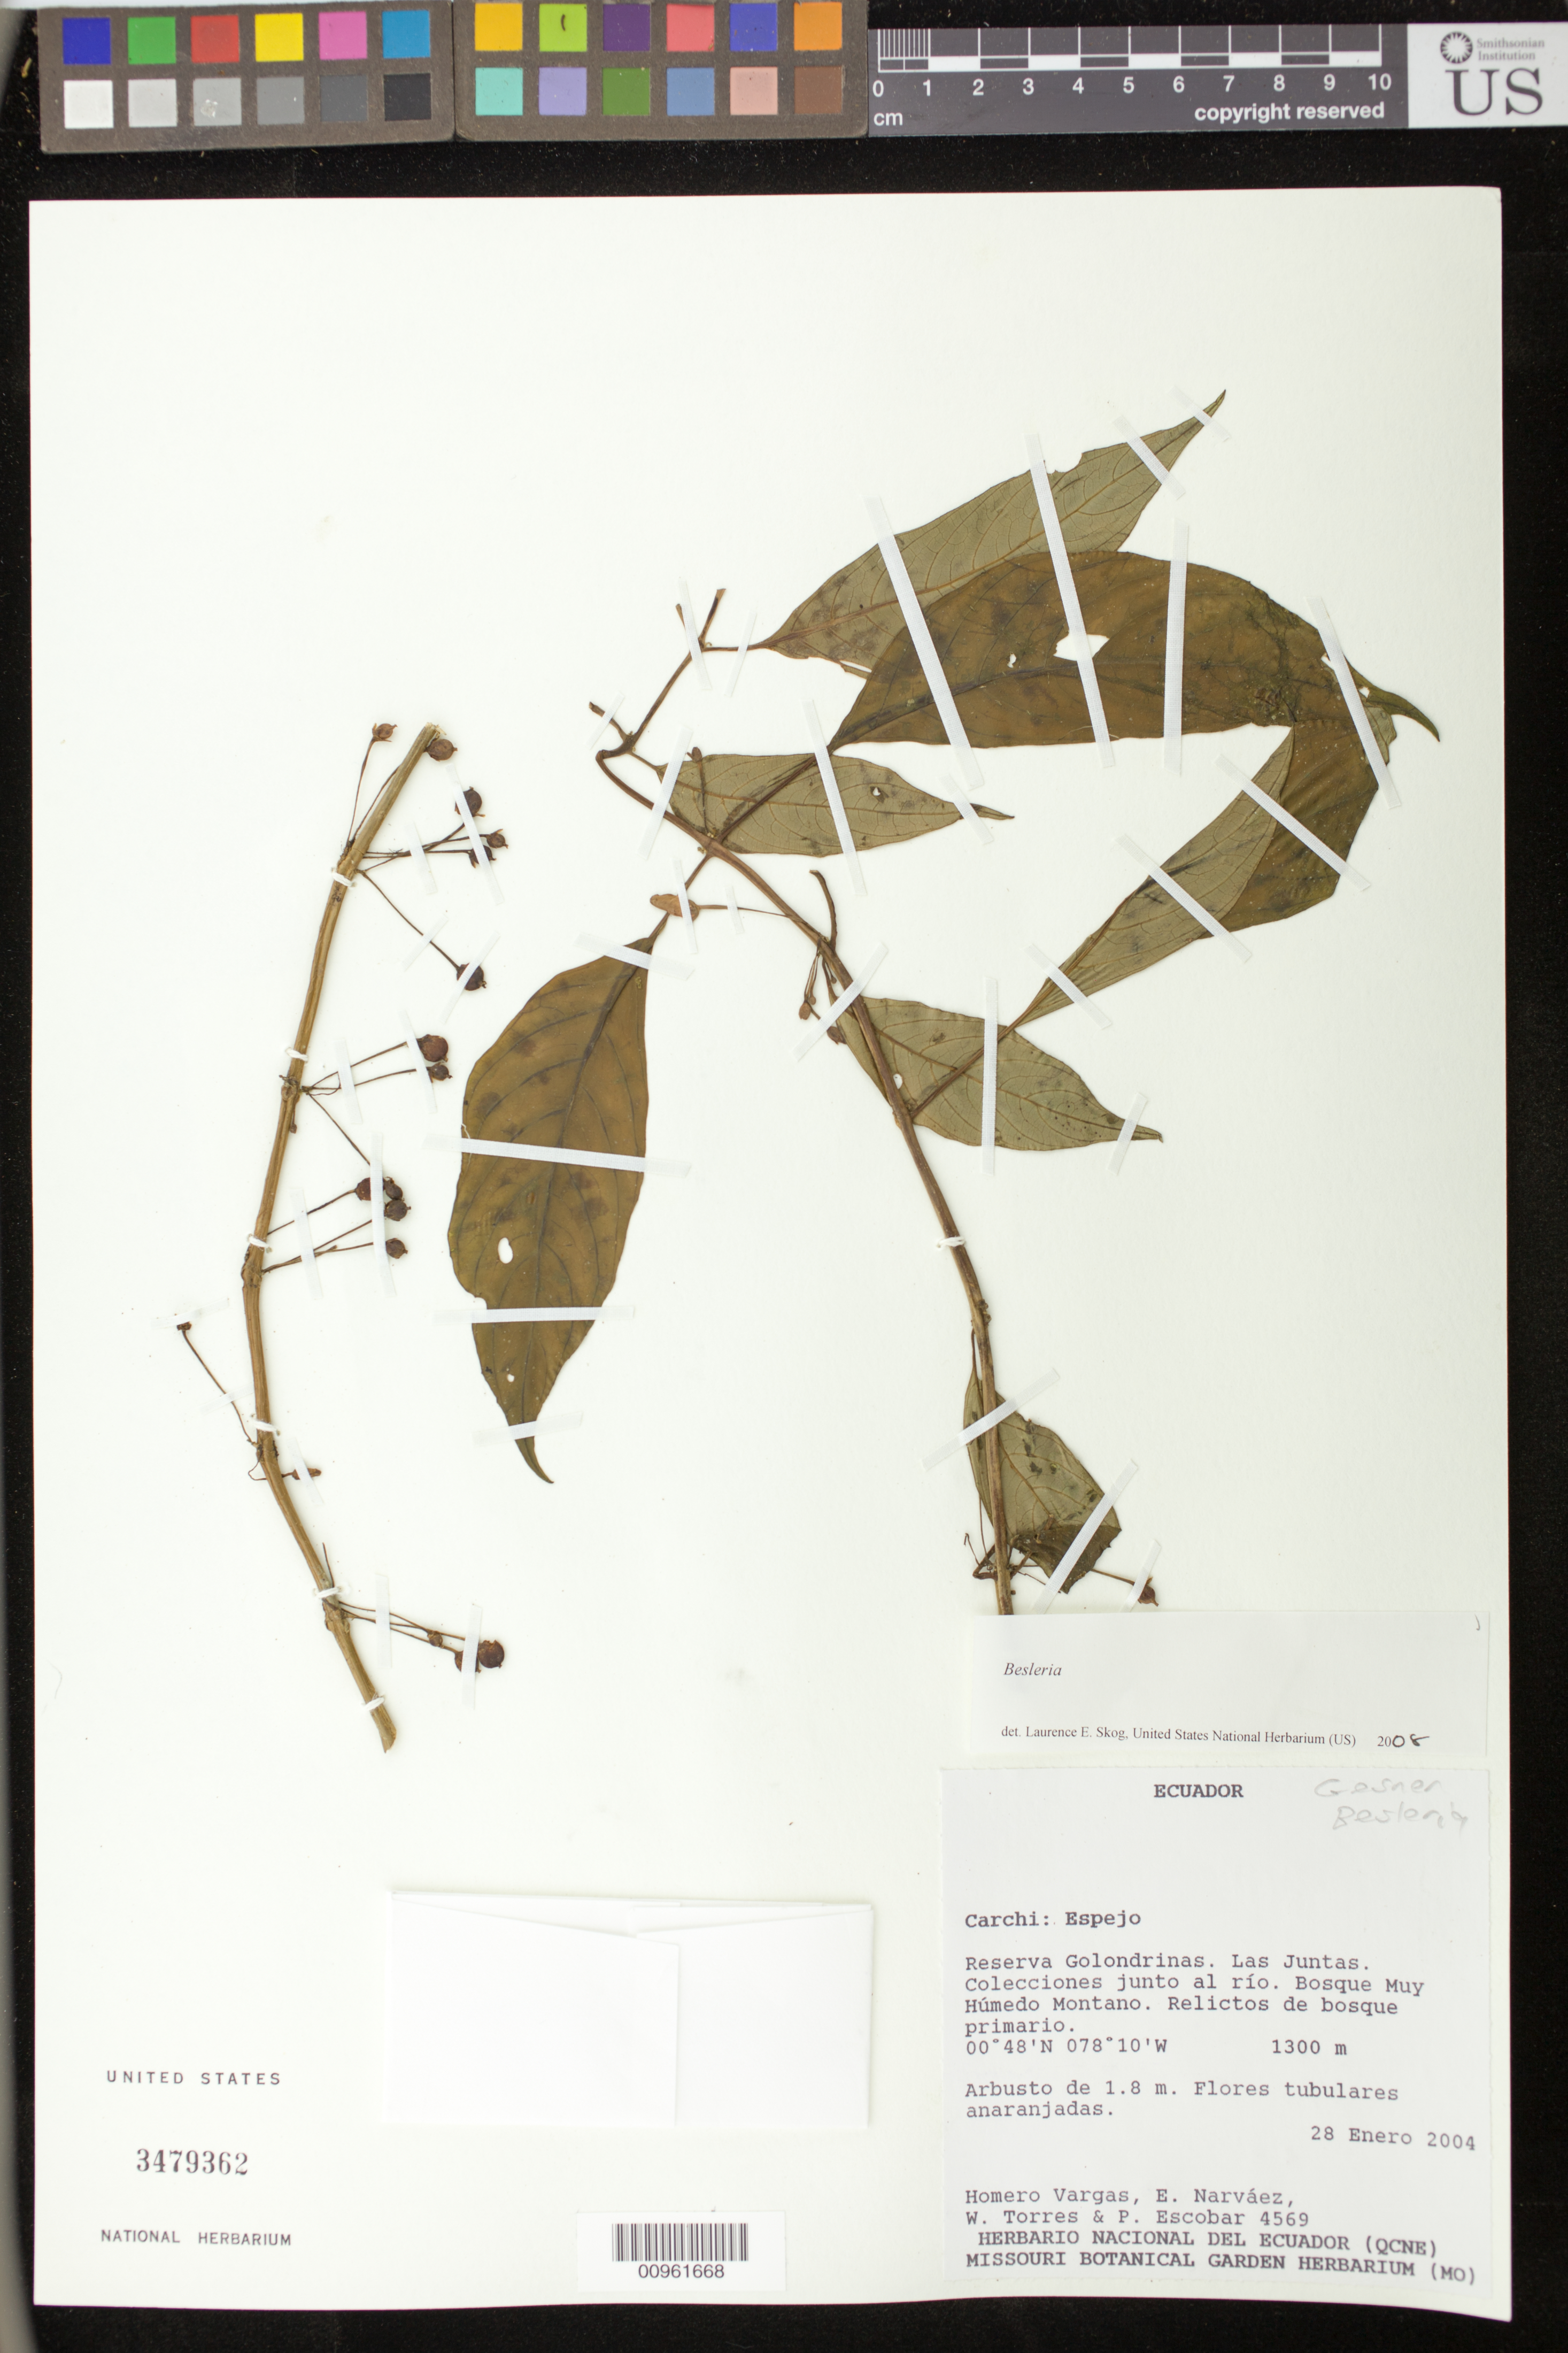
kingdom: Plantae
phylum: Tracheophyta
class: Magnoliopsida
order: Lamiales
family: Gesneriaceae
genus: Besleria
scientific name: Besleria sp.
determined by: Skog, Laurence E.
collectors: H. Vargas, E. Narváez, W. Torres & P. Escobar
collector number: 4569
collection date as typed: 28 Jan 2004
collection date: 2004-01-28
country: Ecuador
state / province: Carchi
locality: Carchi: Espejo. Reserva Golondrinas. La Juntas. Colecciones junto al río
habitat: Bosque muy húmedo primario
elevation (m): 1300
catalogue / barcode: US 3479362